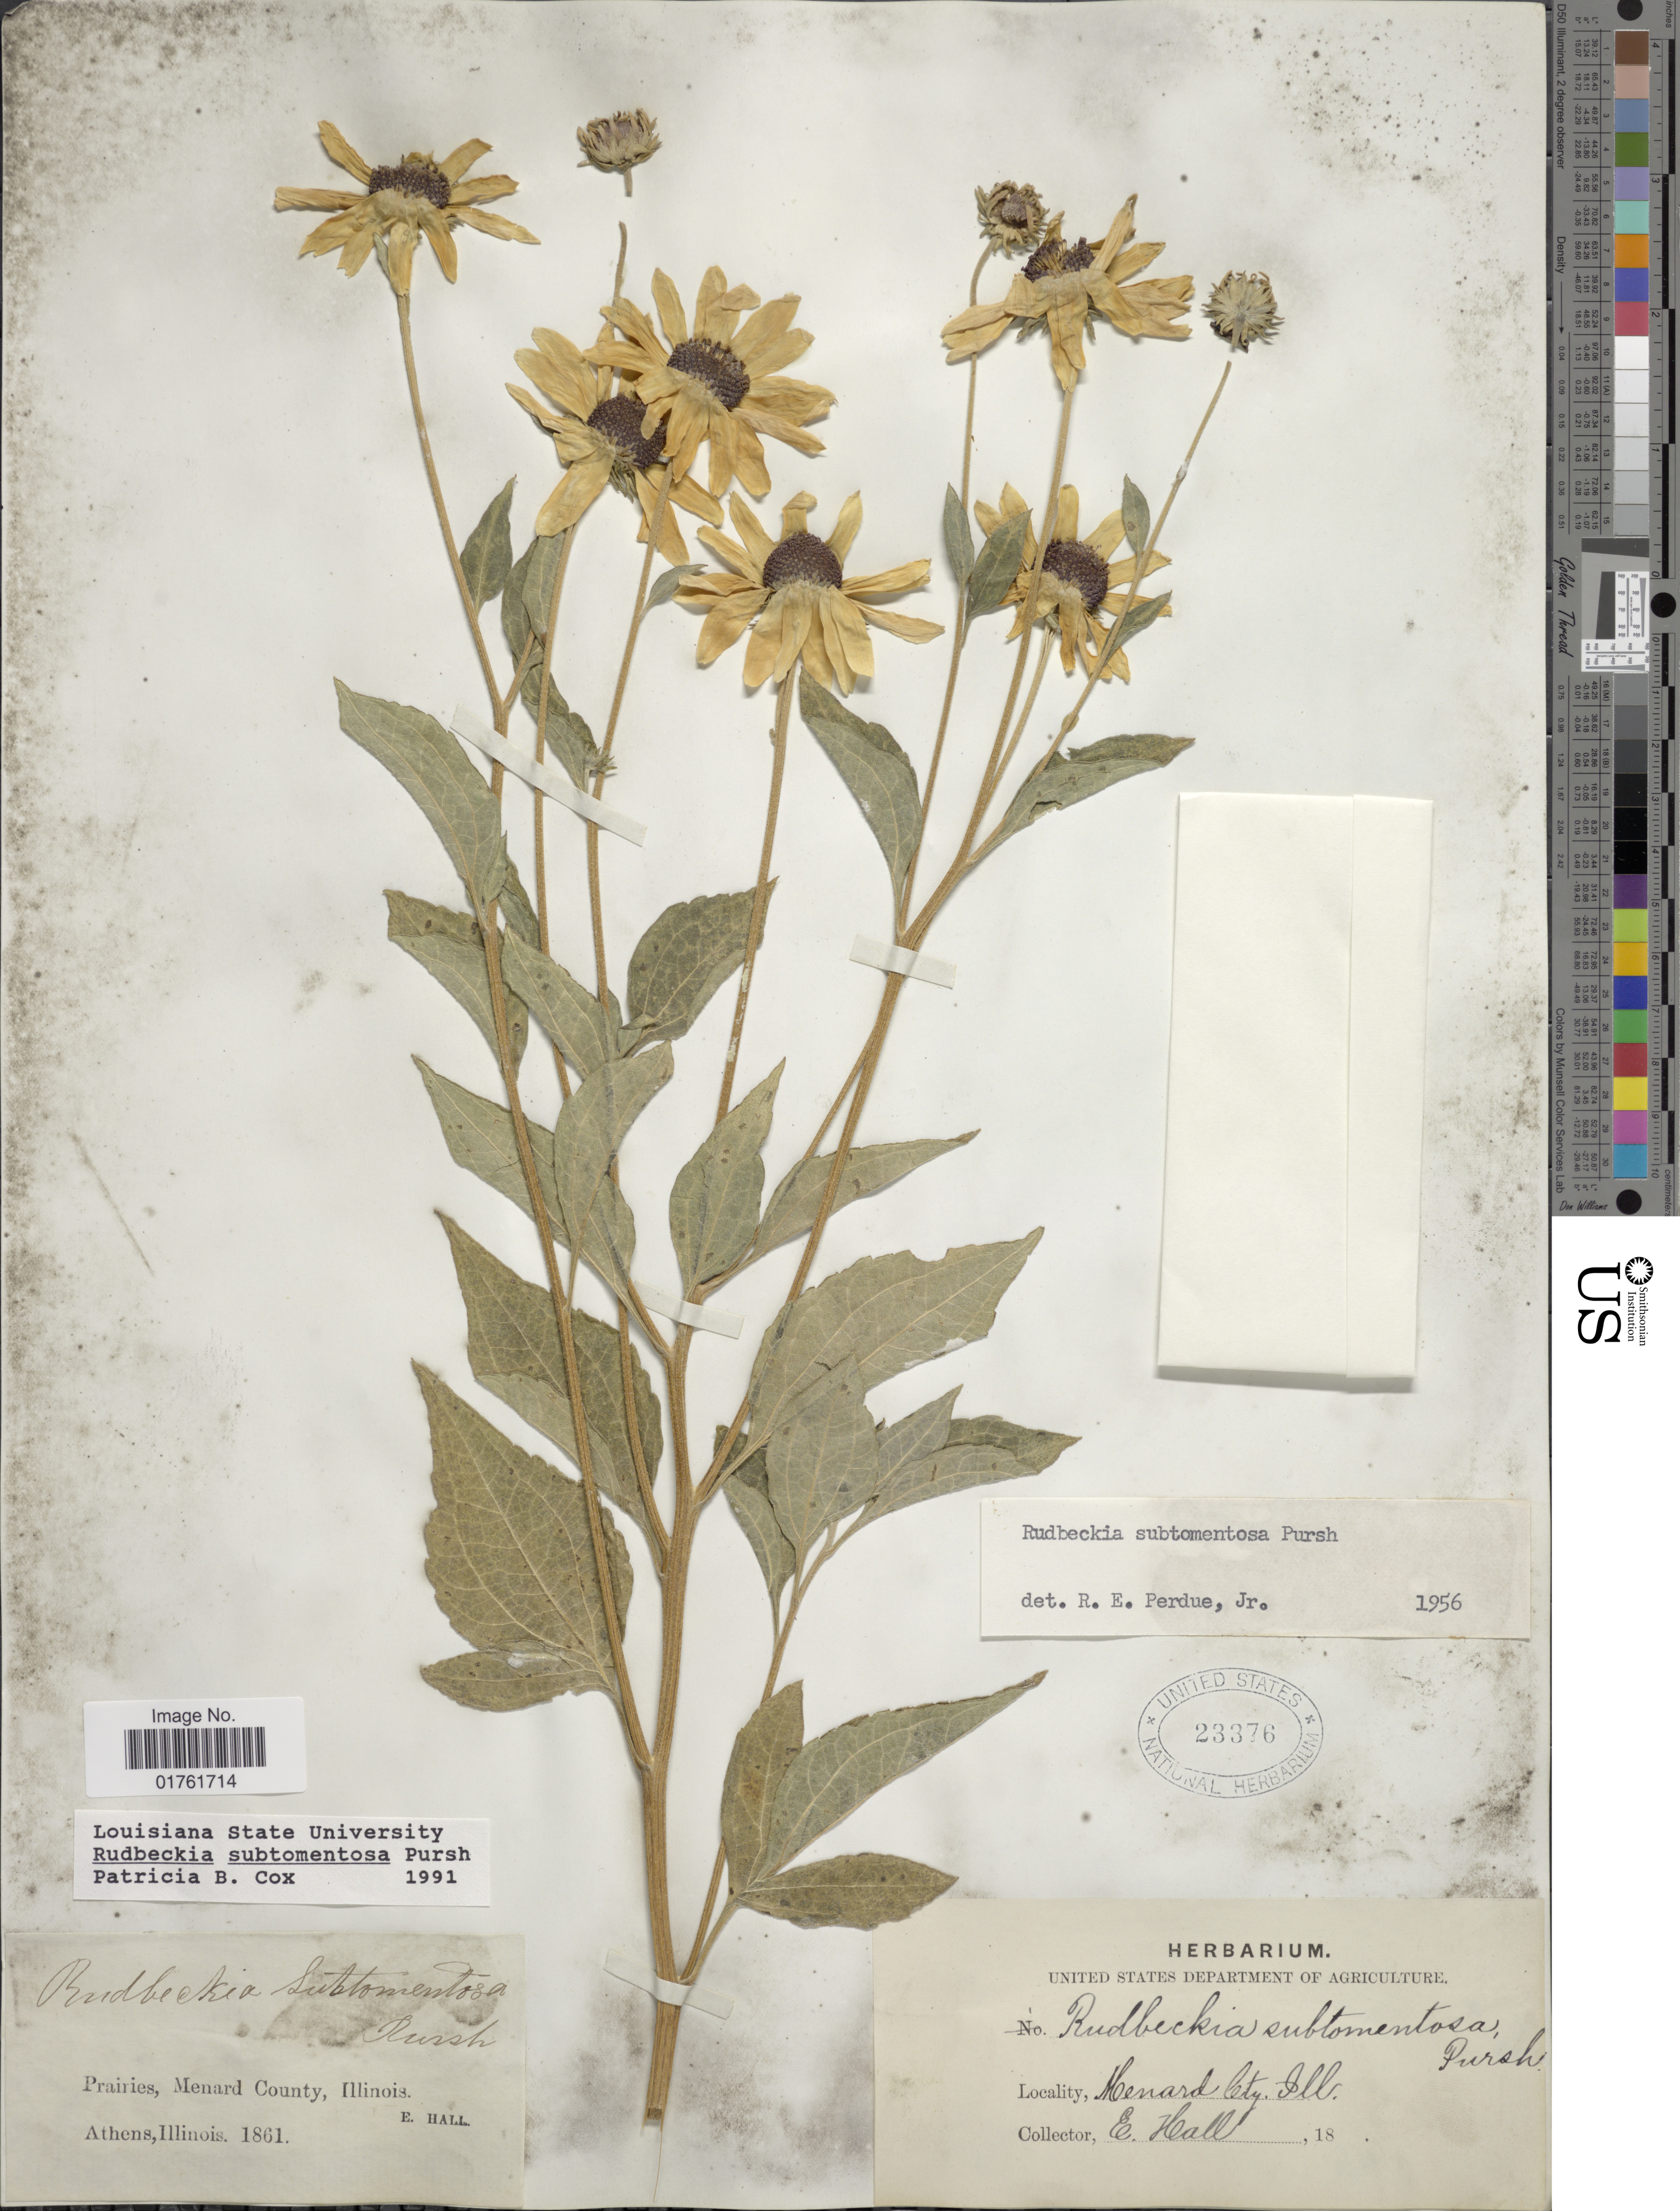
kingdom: Plantae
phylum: Tracheophyta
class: Magnoliopsida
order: Asterales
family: Asteraceae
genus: Rudbeckia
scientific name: Rudbeckia subtomentosa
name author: Pursh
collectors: E. Hall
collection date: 1861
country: United States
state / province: Illinois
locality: Prairies, menard County, Athens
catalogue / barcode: US 23376